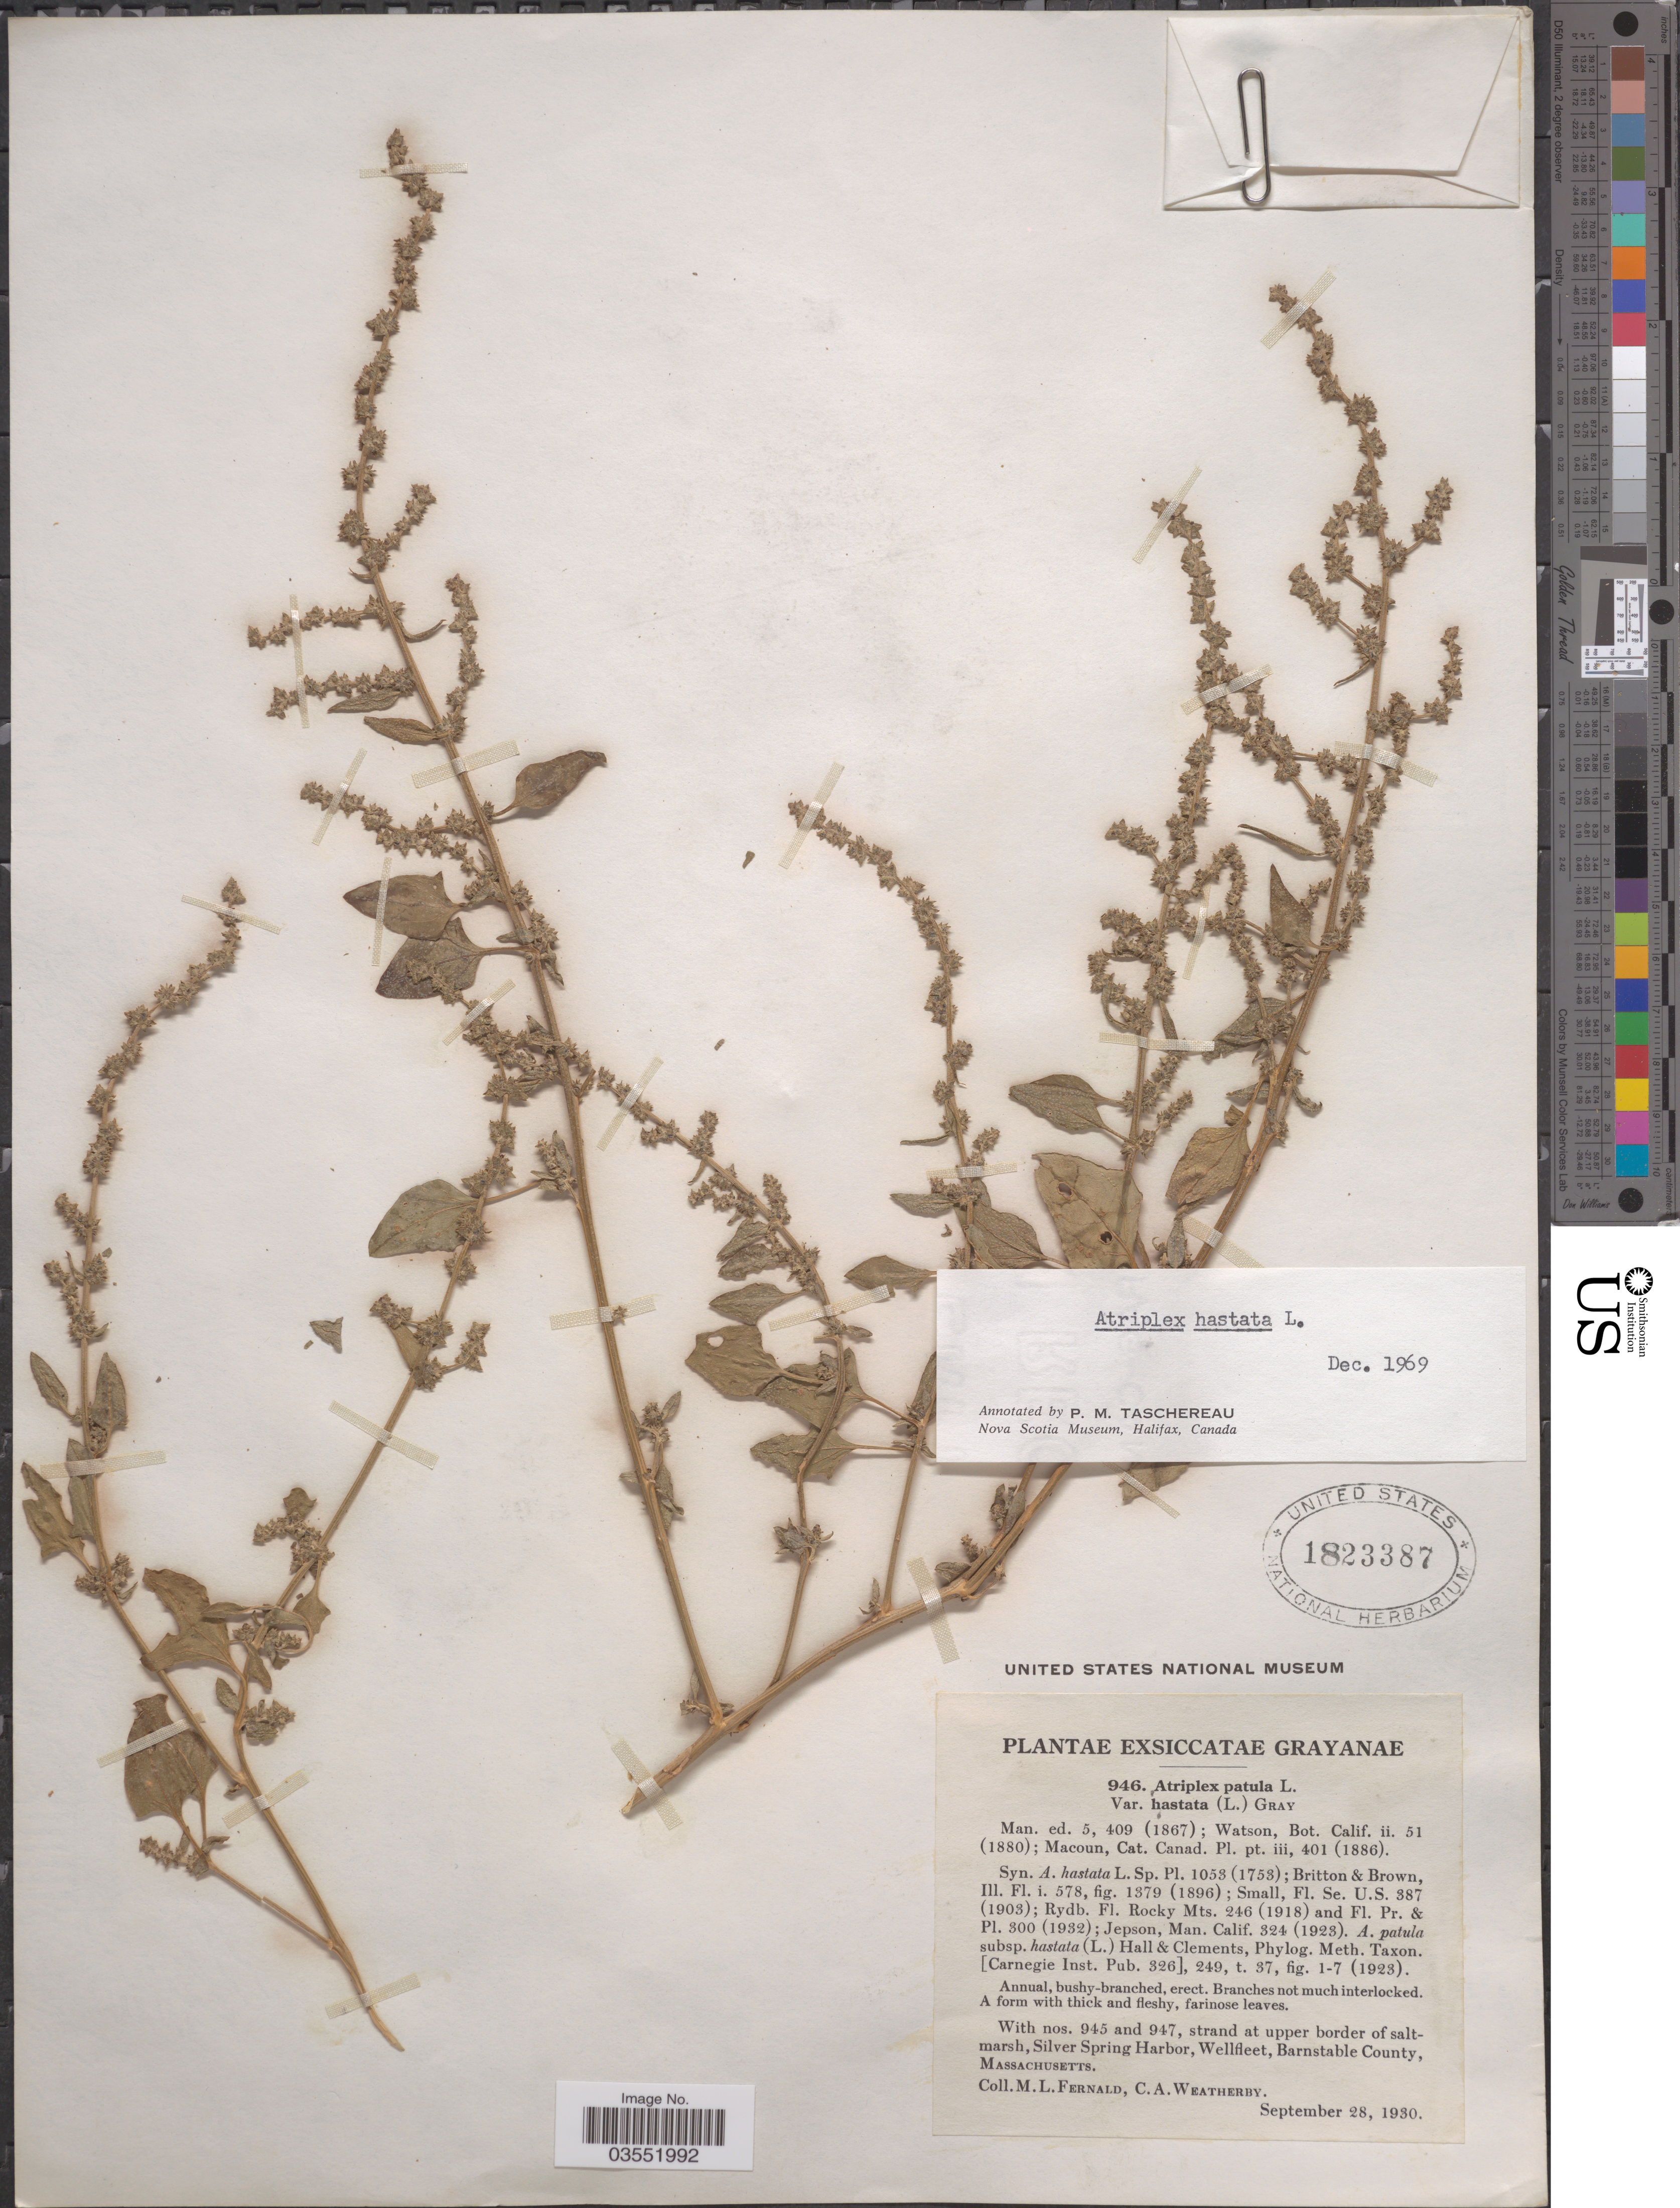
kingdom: Plantae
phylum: Tracheophyta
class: Magnoliopsida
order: Caryophyllales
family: Amaranthaceae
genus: Atriplex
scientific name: Atriplex hastata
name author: L.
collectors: M. L. Fernald & C. A. Weatherby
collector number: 946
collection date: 1930-09-28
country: United States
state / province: Massachusetts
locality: Grayanae. Strand at upper border of saltmarsh, Silver Spring Harbor, Wellfleet, Barnstable County.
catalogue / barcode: US 1823387